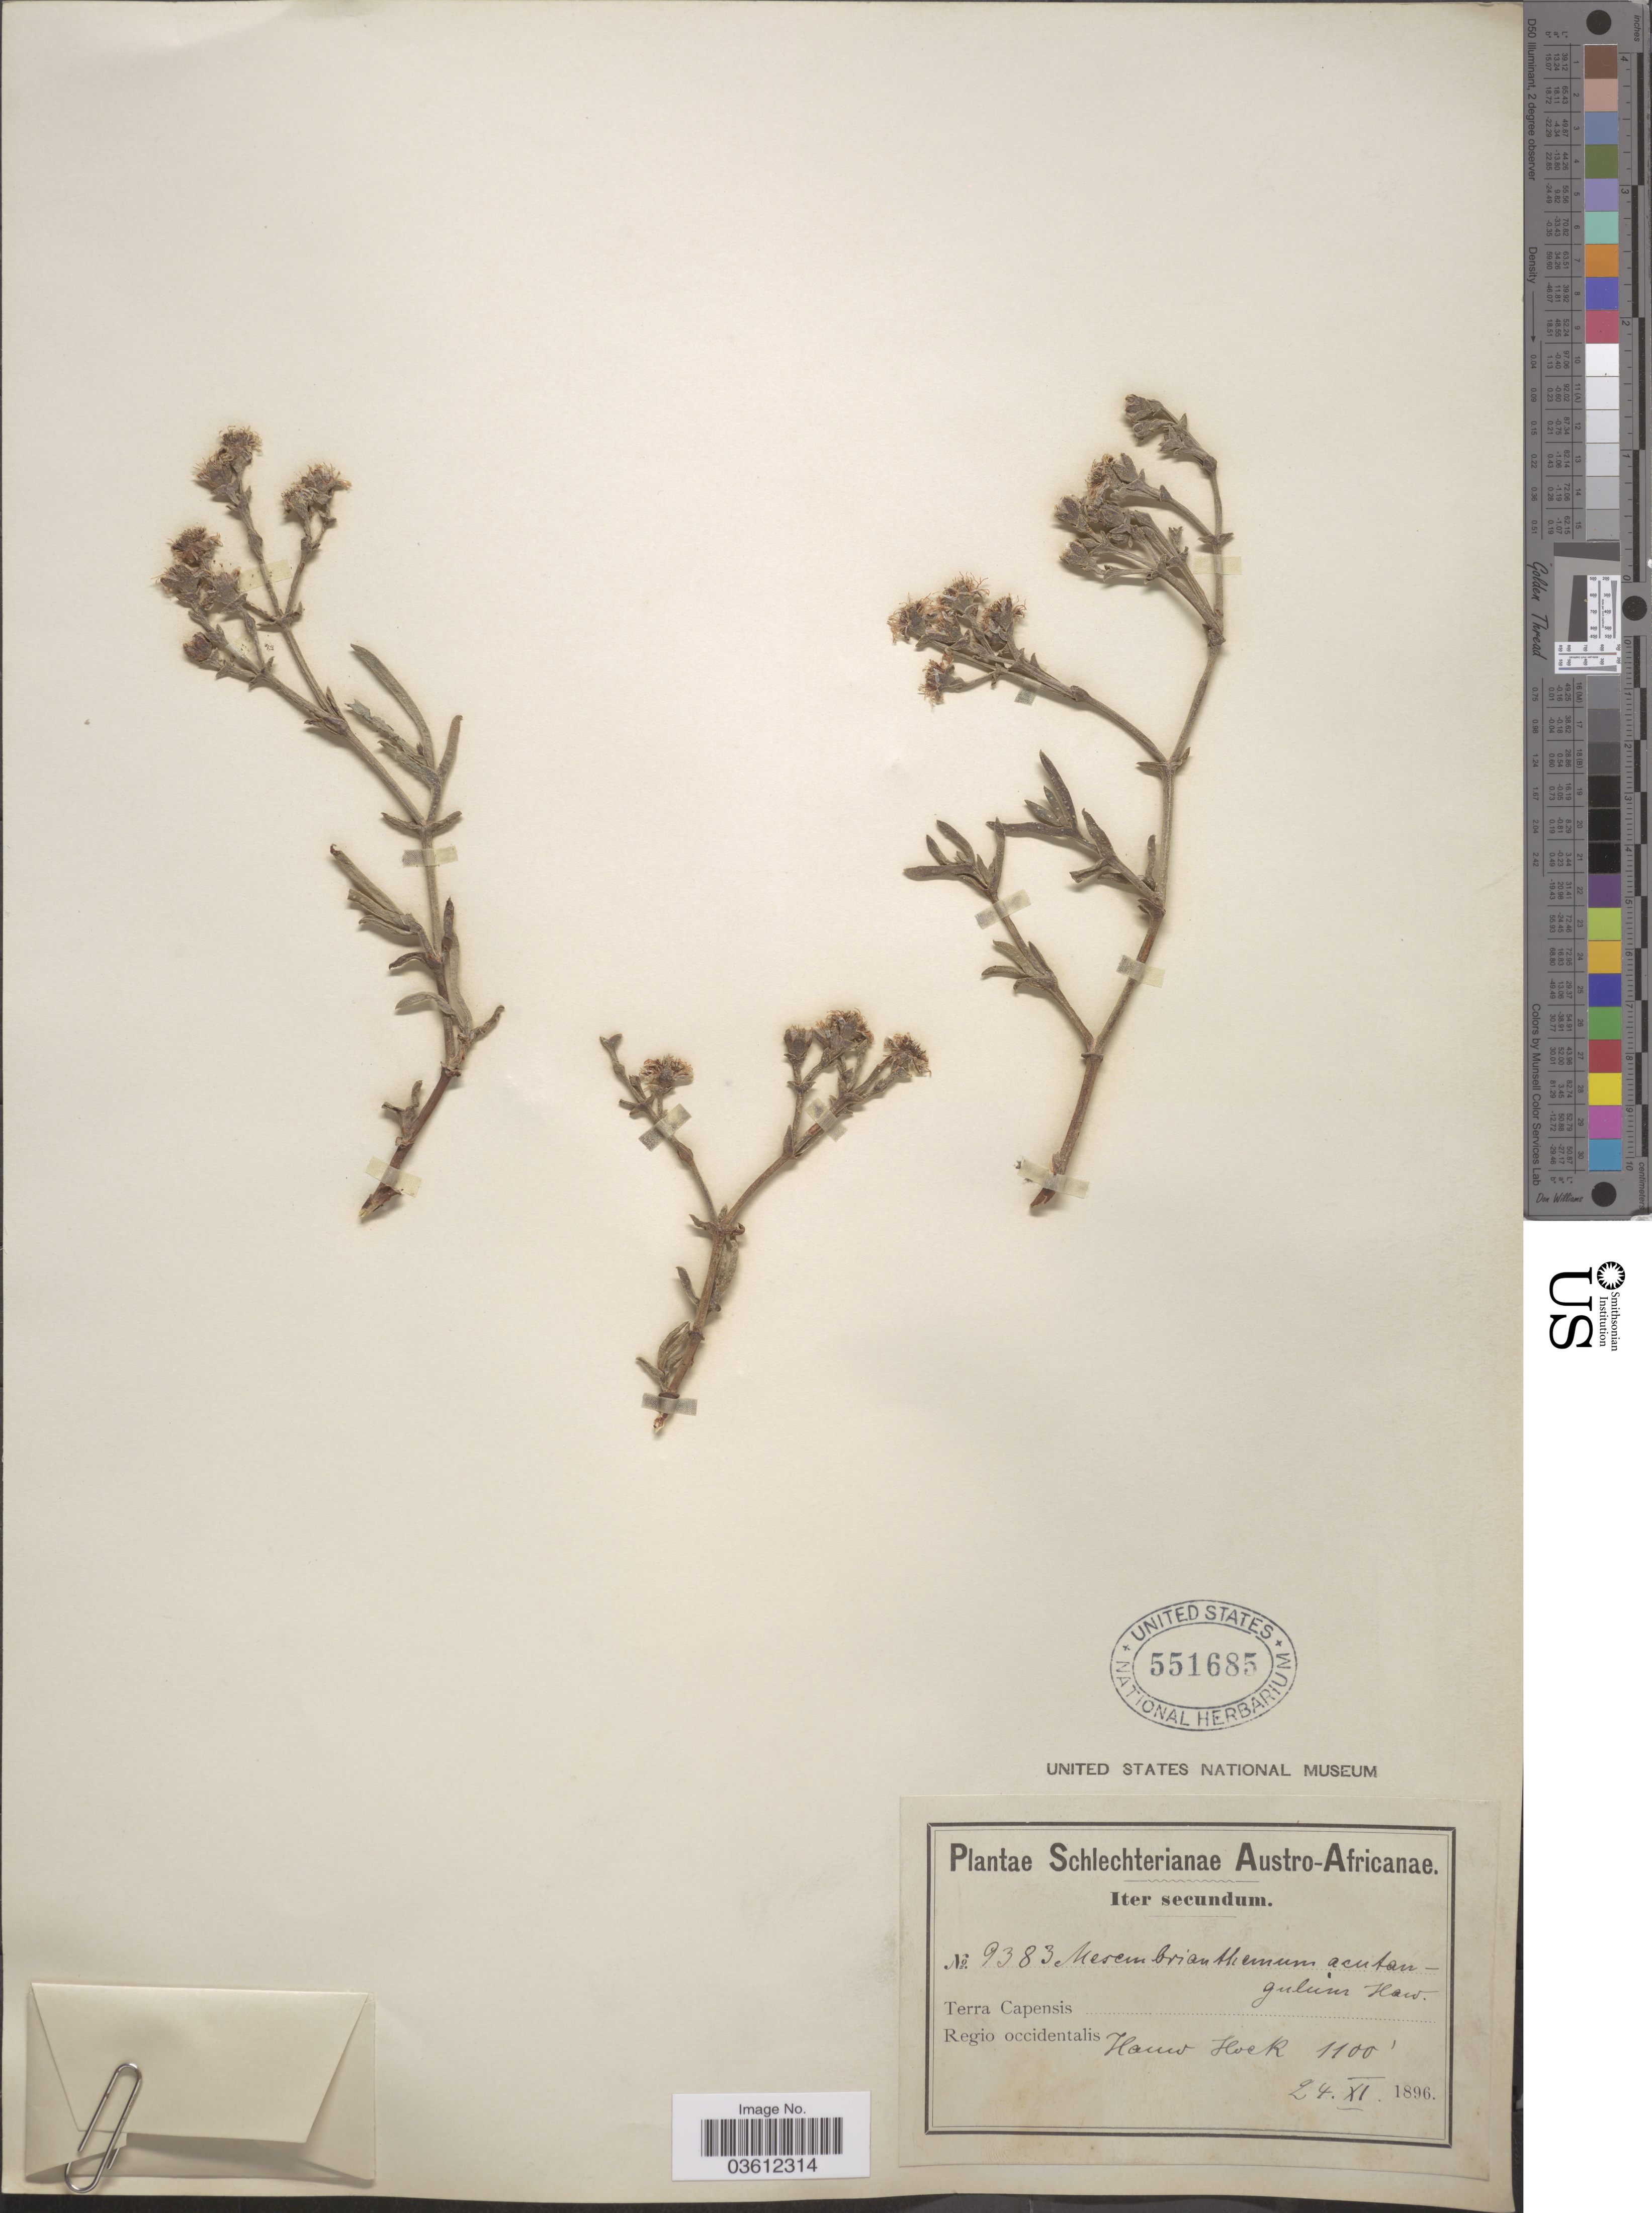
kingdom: Plantae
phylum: Tracheophyta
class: Magnoliopsida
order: Caryophyllales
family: Aizoaceae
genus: Mesembryanthemum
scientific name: Mesembryanthemum acutangulum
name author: Haw.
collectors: Schlechter, --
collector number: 9383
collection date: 1896-11-24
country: South Africa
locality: Austro-Africanae. Terra Capensis. Regio occidentalis. Houw Hoek.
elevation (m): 335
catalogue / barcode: US 551685